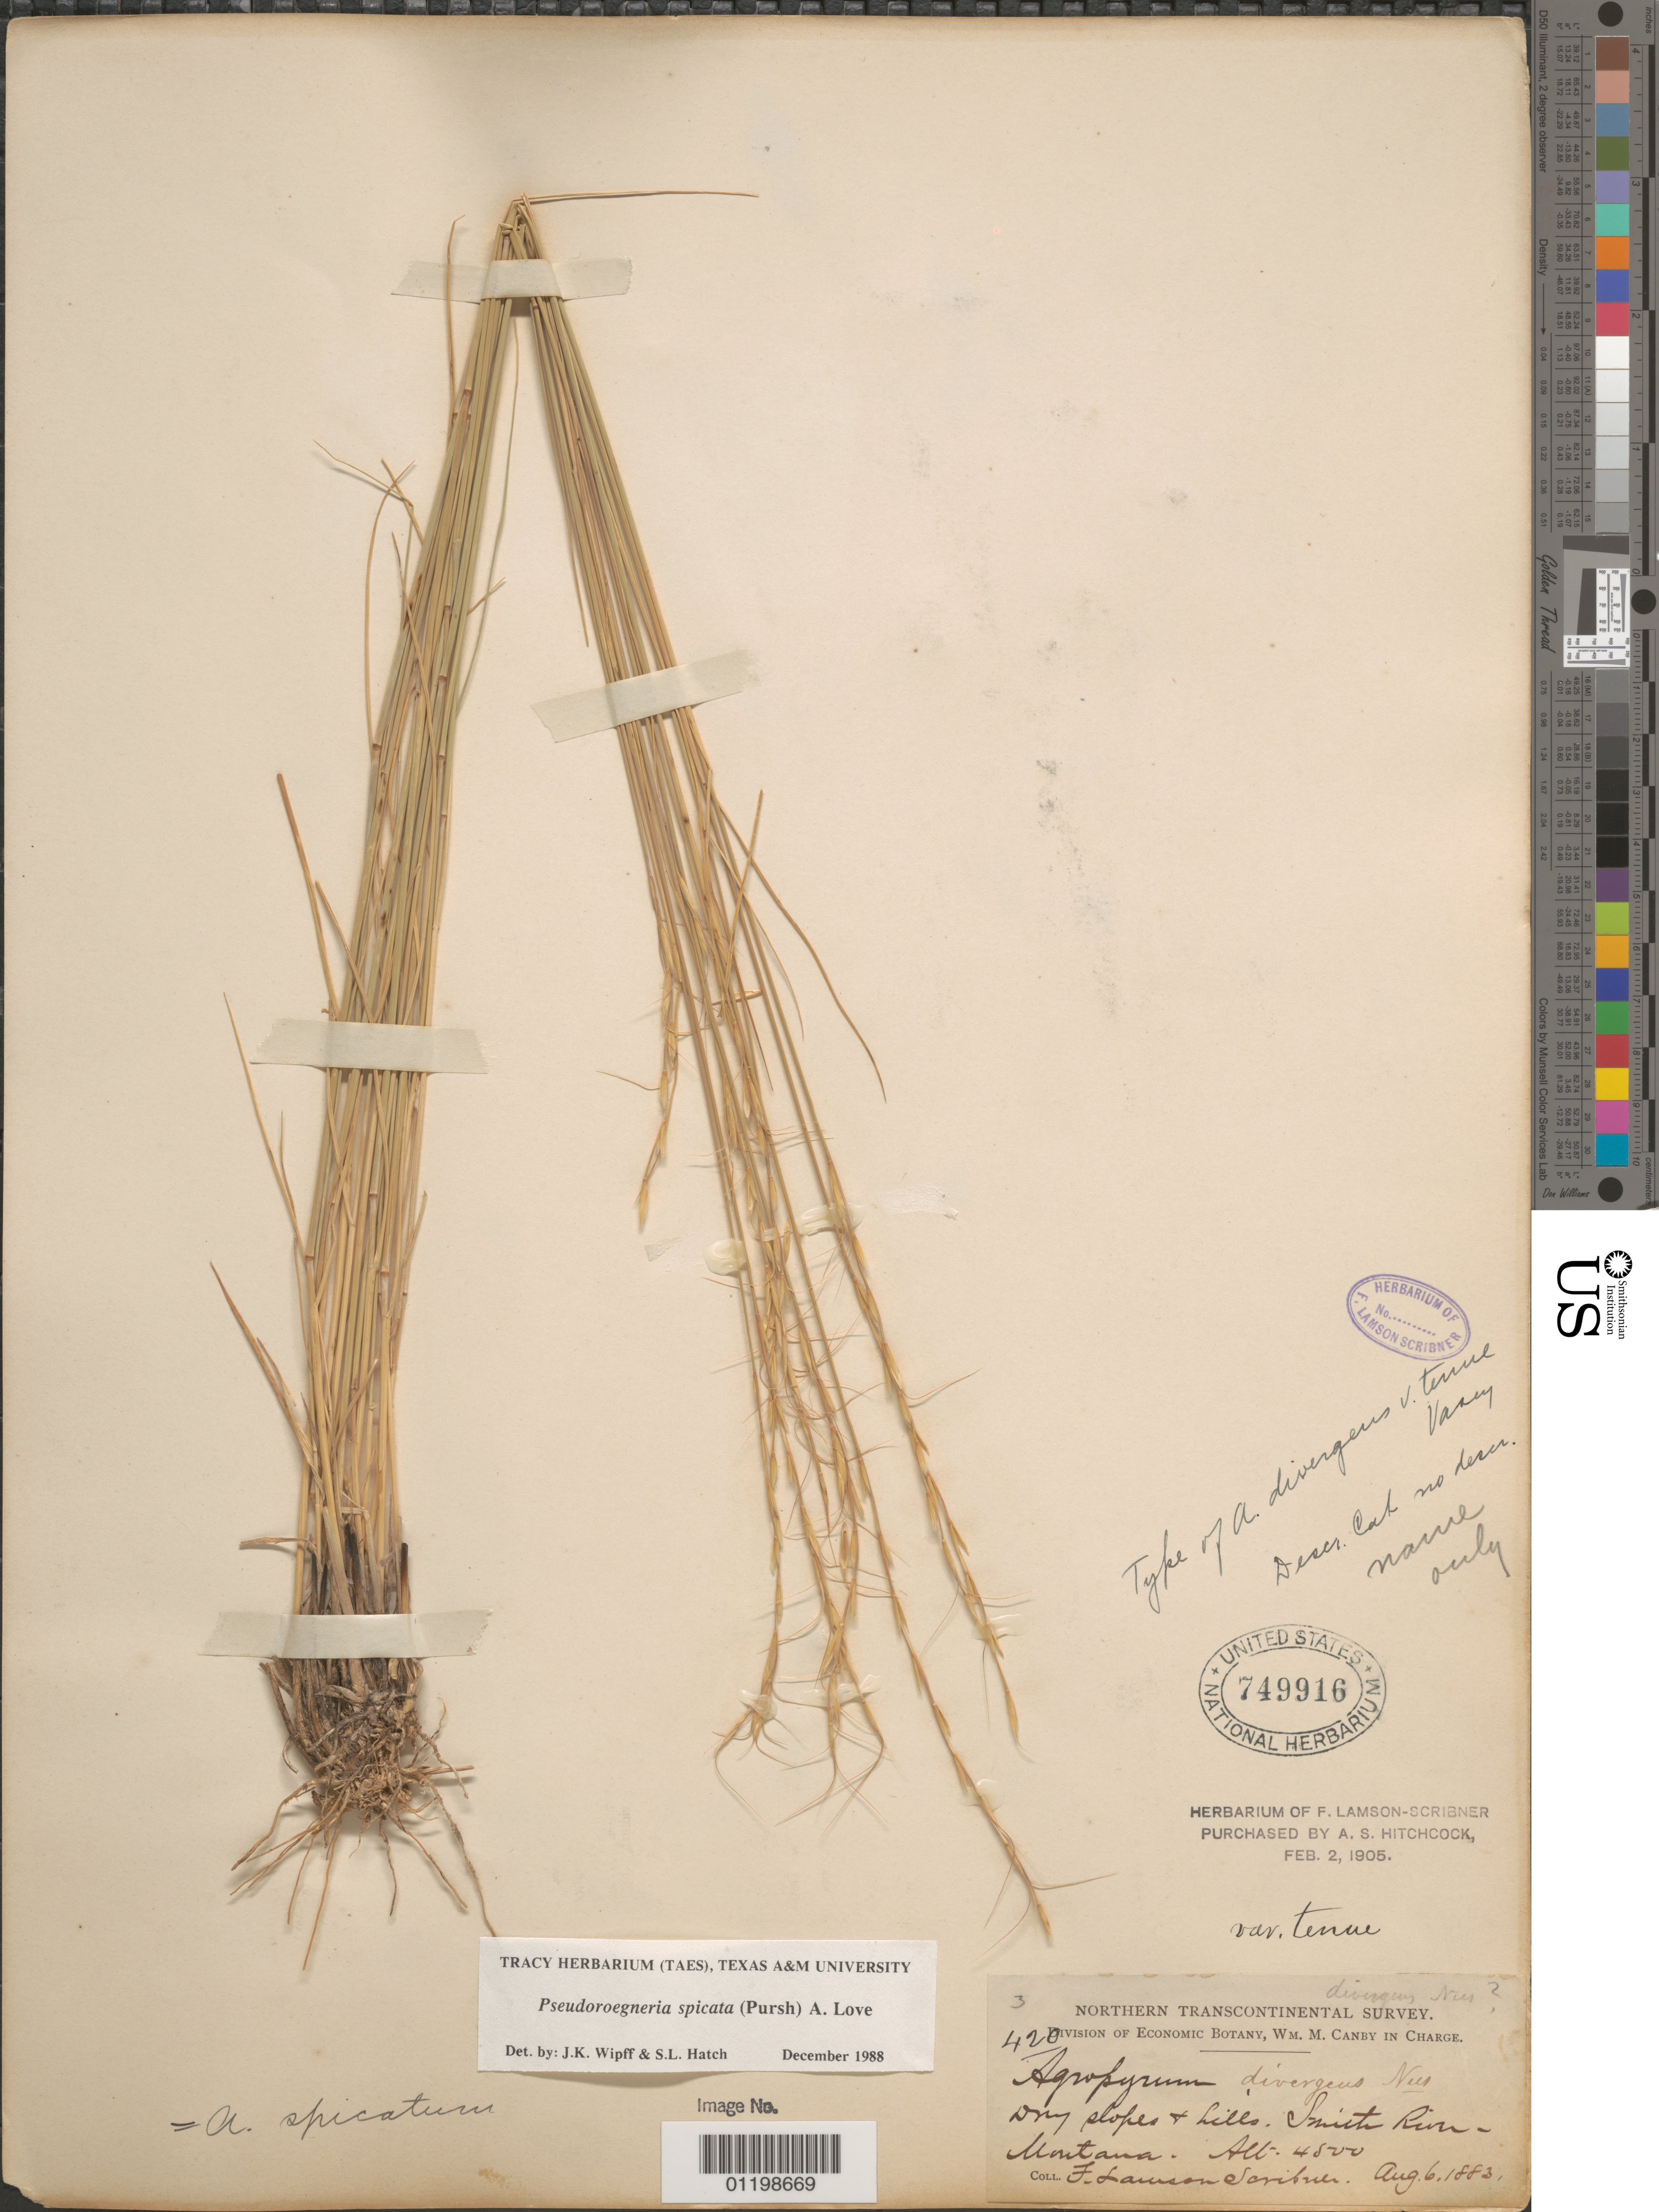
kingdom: Plantae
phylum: Tracheophyta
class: Liliopsida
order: Poales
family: Poaceae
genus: Pseudoroegneria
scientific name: Pseudoroegneria spicata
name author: (Pursh) Á. Löve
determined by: Wipff, J. K.; Hatch, S. L.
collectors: F. L. Scribner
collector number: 420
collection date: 1883-08-06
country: United States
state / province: Montana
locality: Smith River.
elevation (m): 1372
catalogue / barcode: US 749916